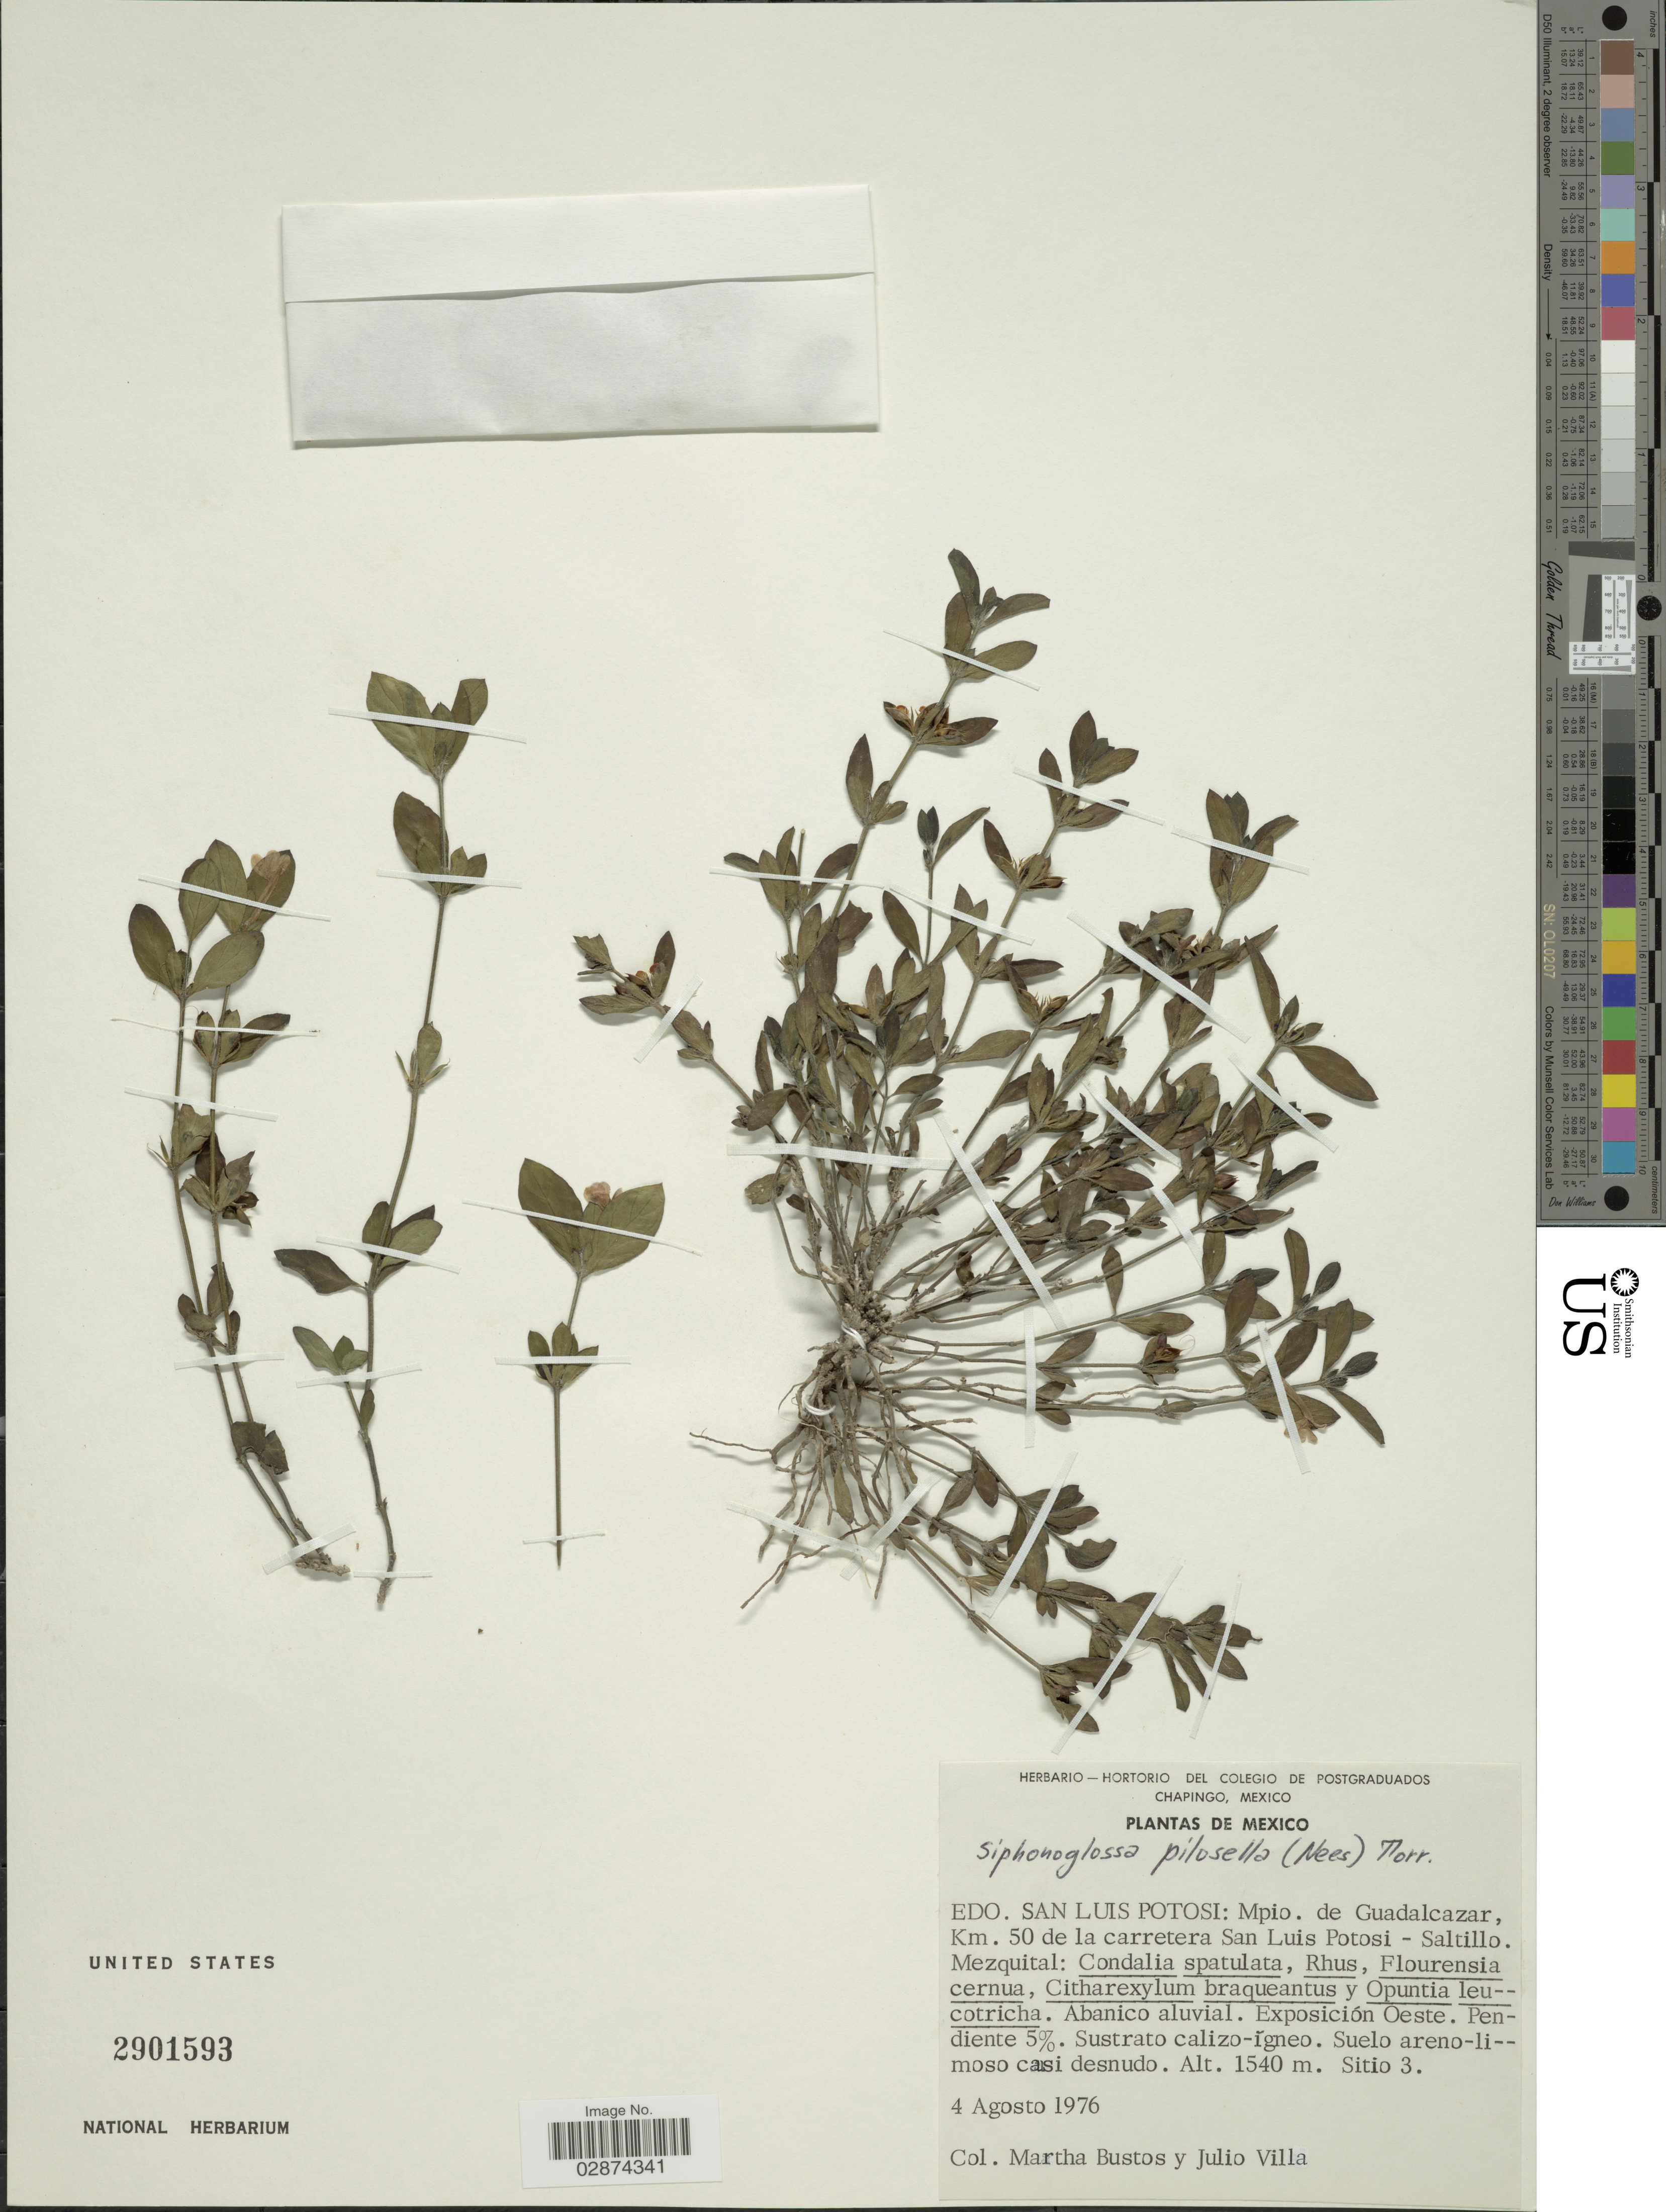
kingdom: Plantae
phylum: Tracheophyta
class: Magnoliopsida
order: Lamiales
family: Acanthaceae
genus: Justicia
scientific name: Justicia pilosella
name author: (Nees) Hilsenb.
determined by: Fisher, Amanda, (LOB), California State University, Long Beach (UNITED STATES)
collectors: M. Bustos & J. Villa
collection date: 1976-08-04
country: Mexico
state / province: San Luis Potosí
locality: Edo. San Luis Potosi: Mpio. de Guadalcazar, Km. 50 de la carretera San Luis Potosi - Saltillo. Sitio 3.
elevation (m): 1540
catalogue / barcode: US 2901593